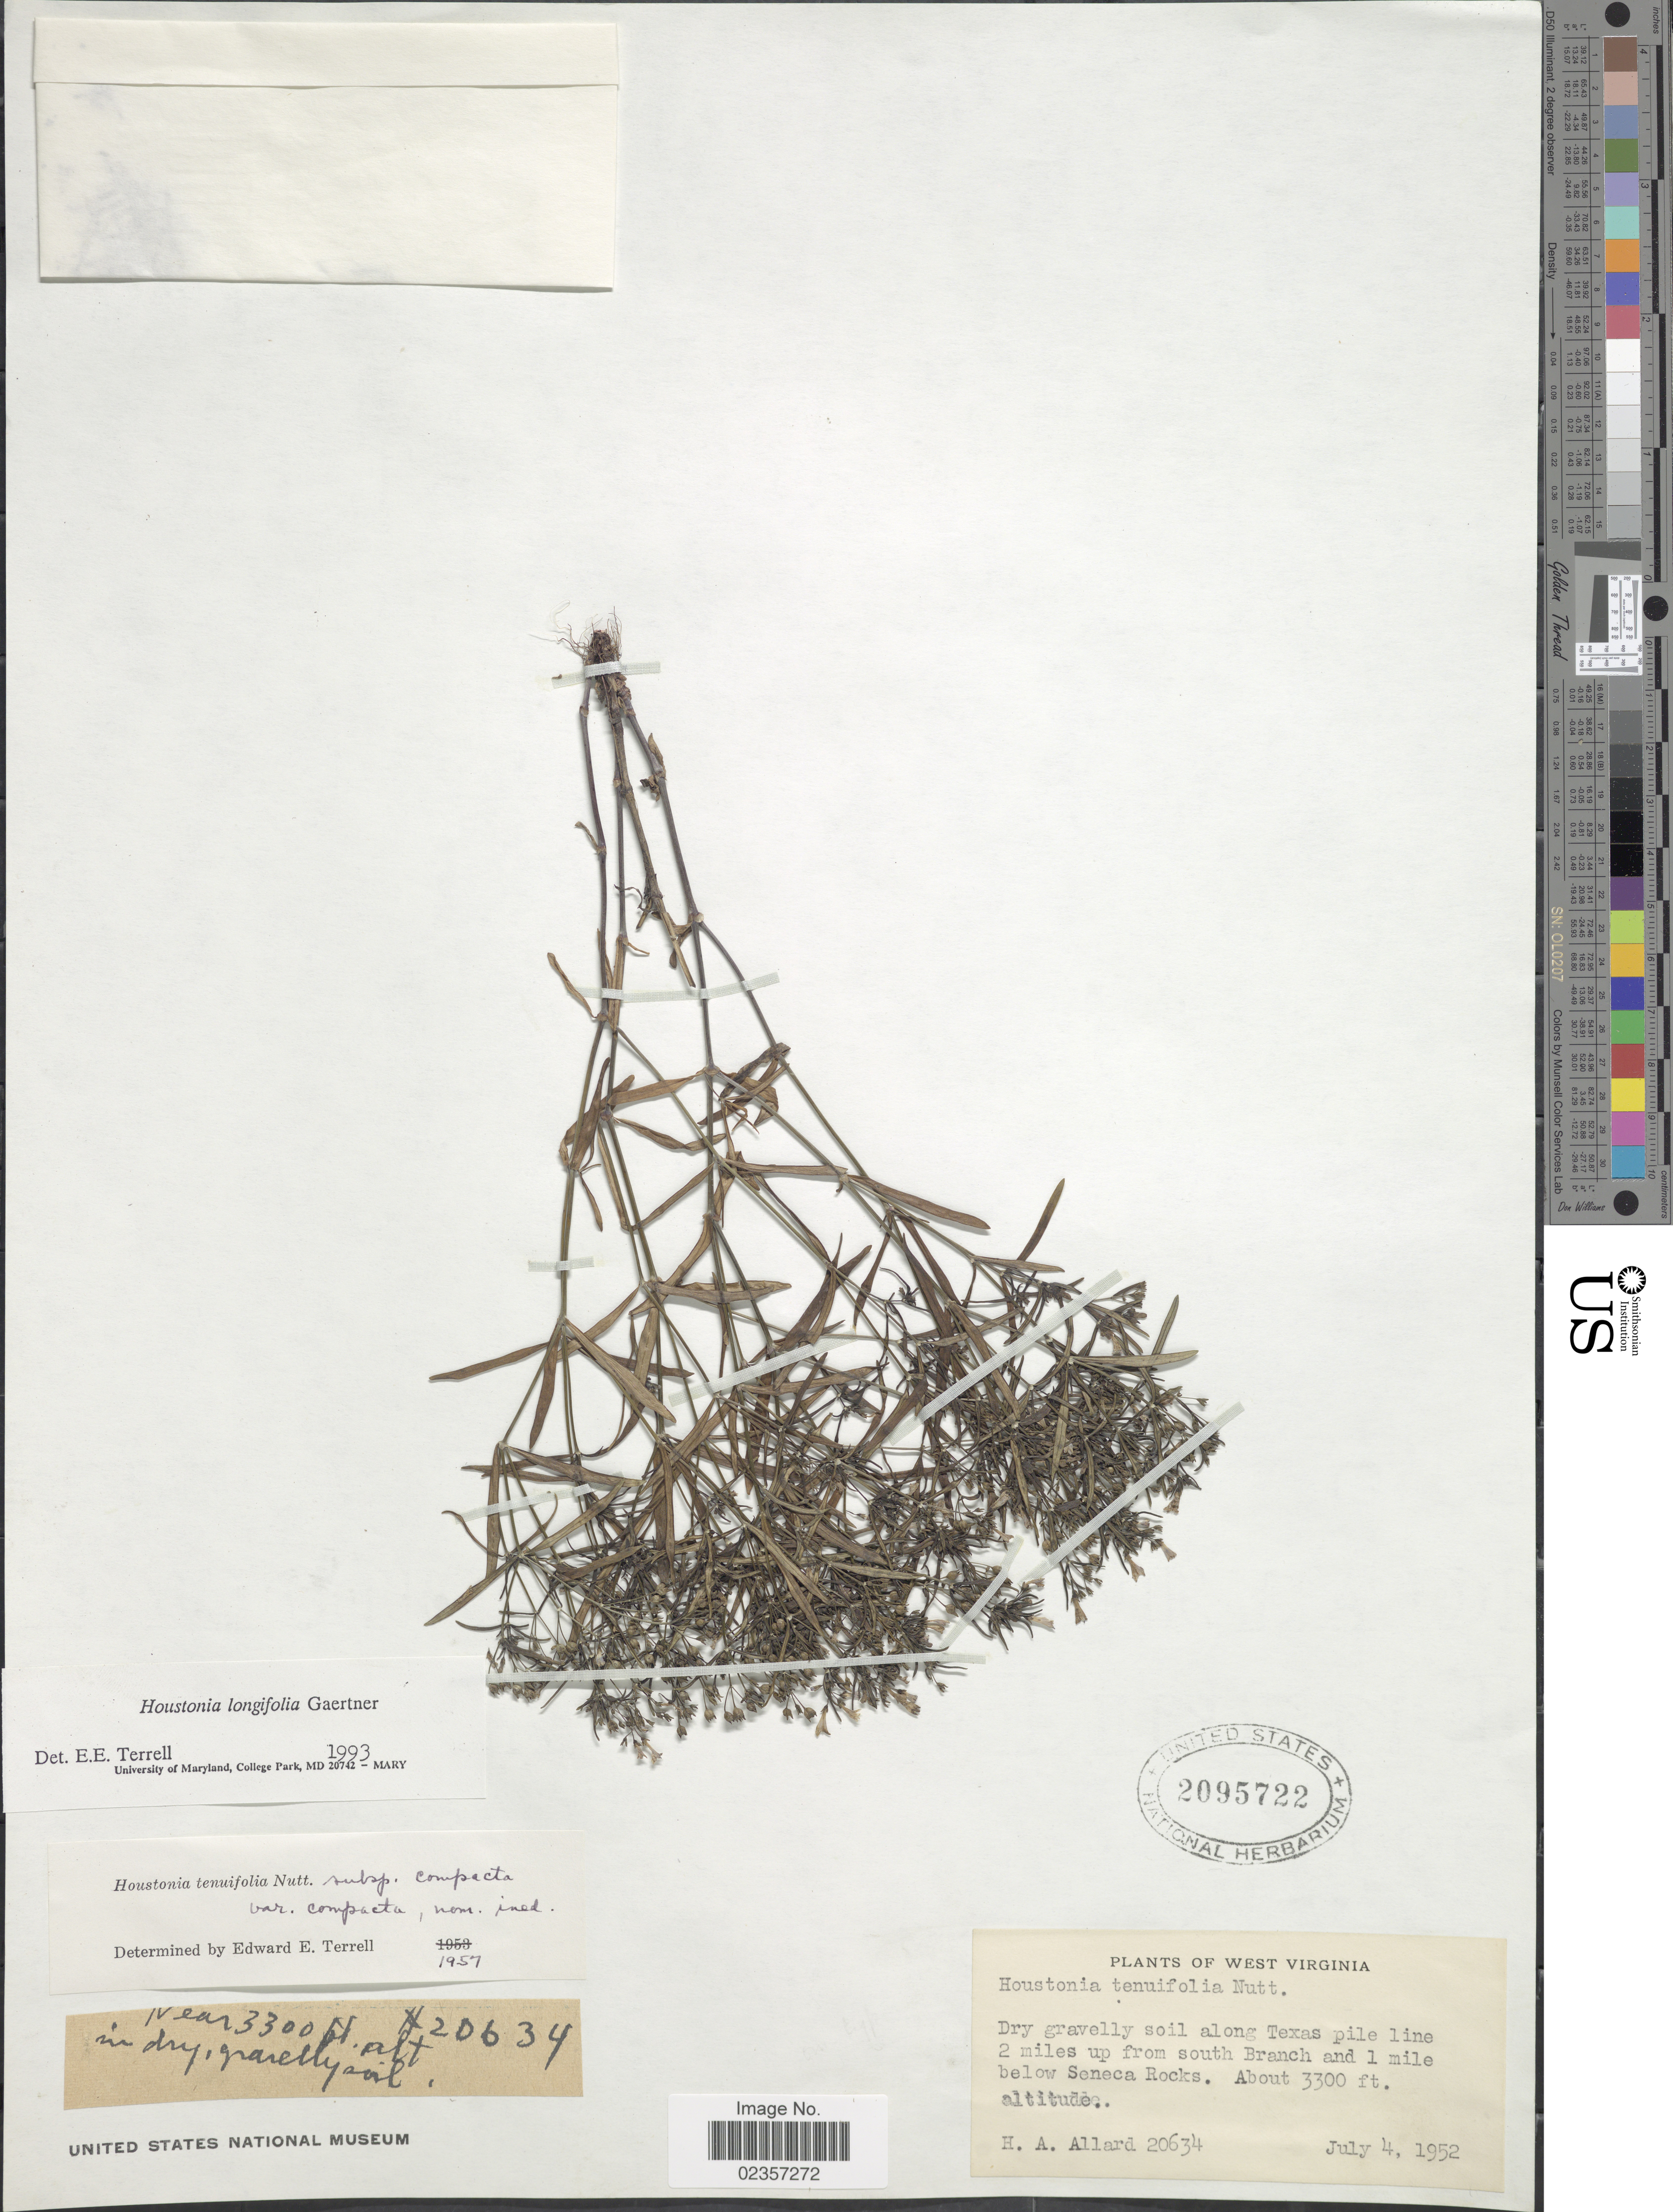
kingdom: Plantae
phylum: Tracheophyta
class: Magnoliopsida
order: Gentianales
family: Rubiaceae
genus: Houstonia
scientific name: Houstonia longifolia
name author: Gaertn.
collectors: H. A. Allard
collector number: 20634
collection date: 1952-07-04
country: United States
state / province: West Virginia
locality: Along Texas pile line 2 miles up from south Branch and 1 mile below Seneca Rocks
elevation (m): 1006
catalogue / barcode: US 2095722